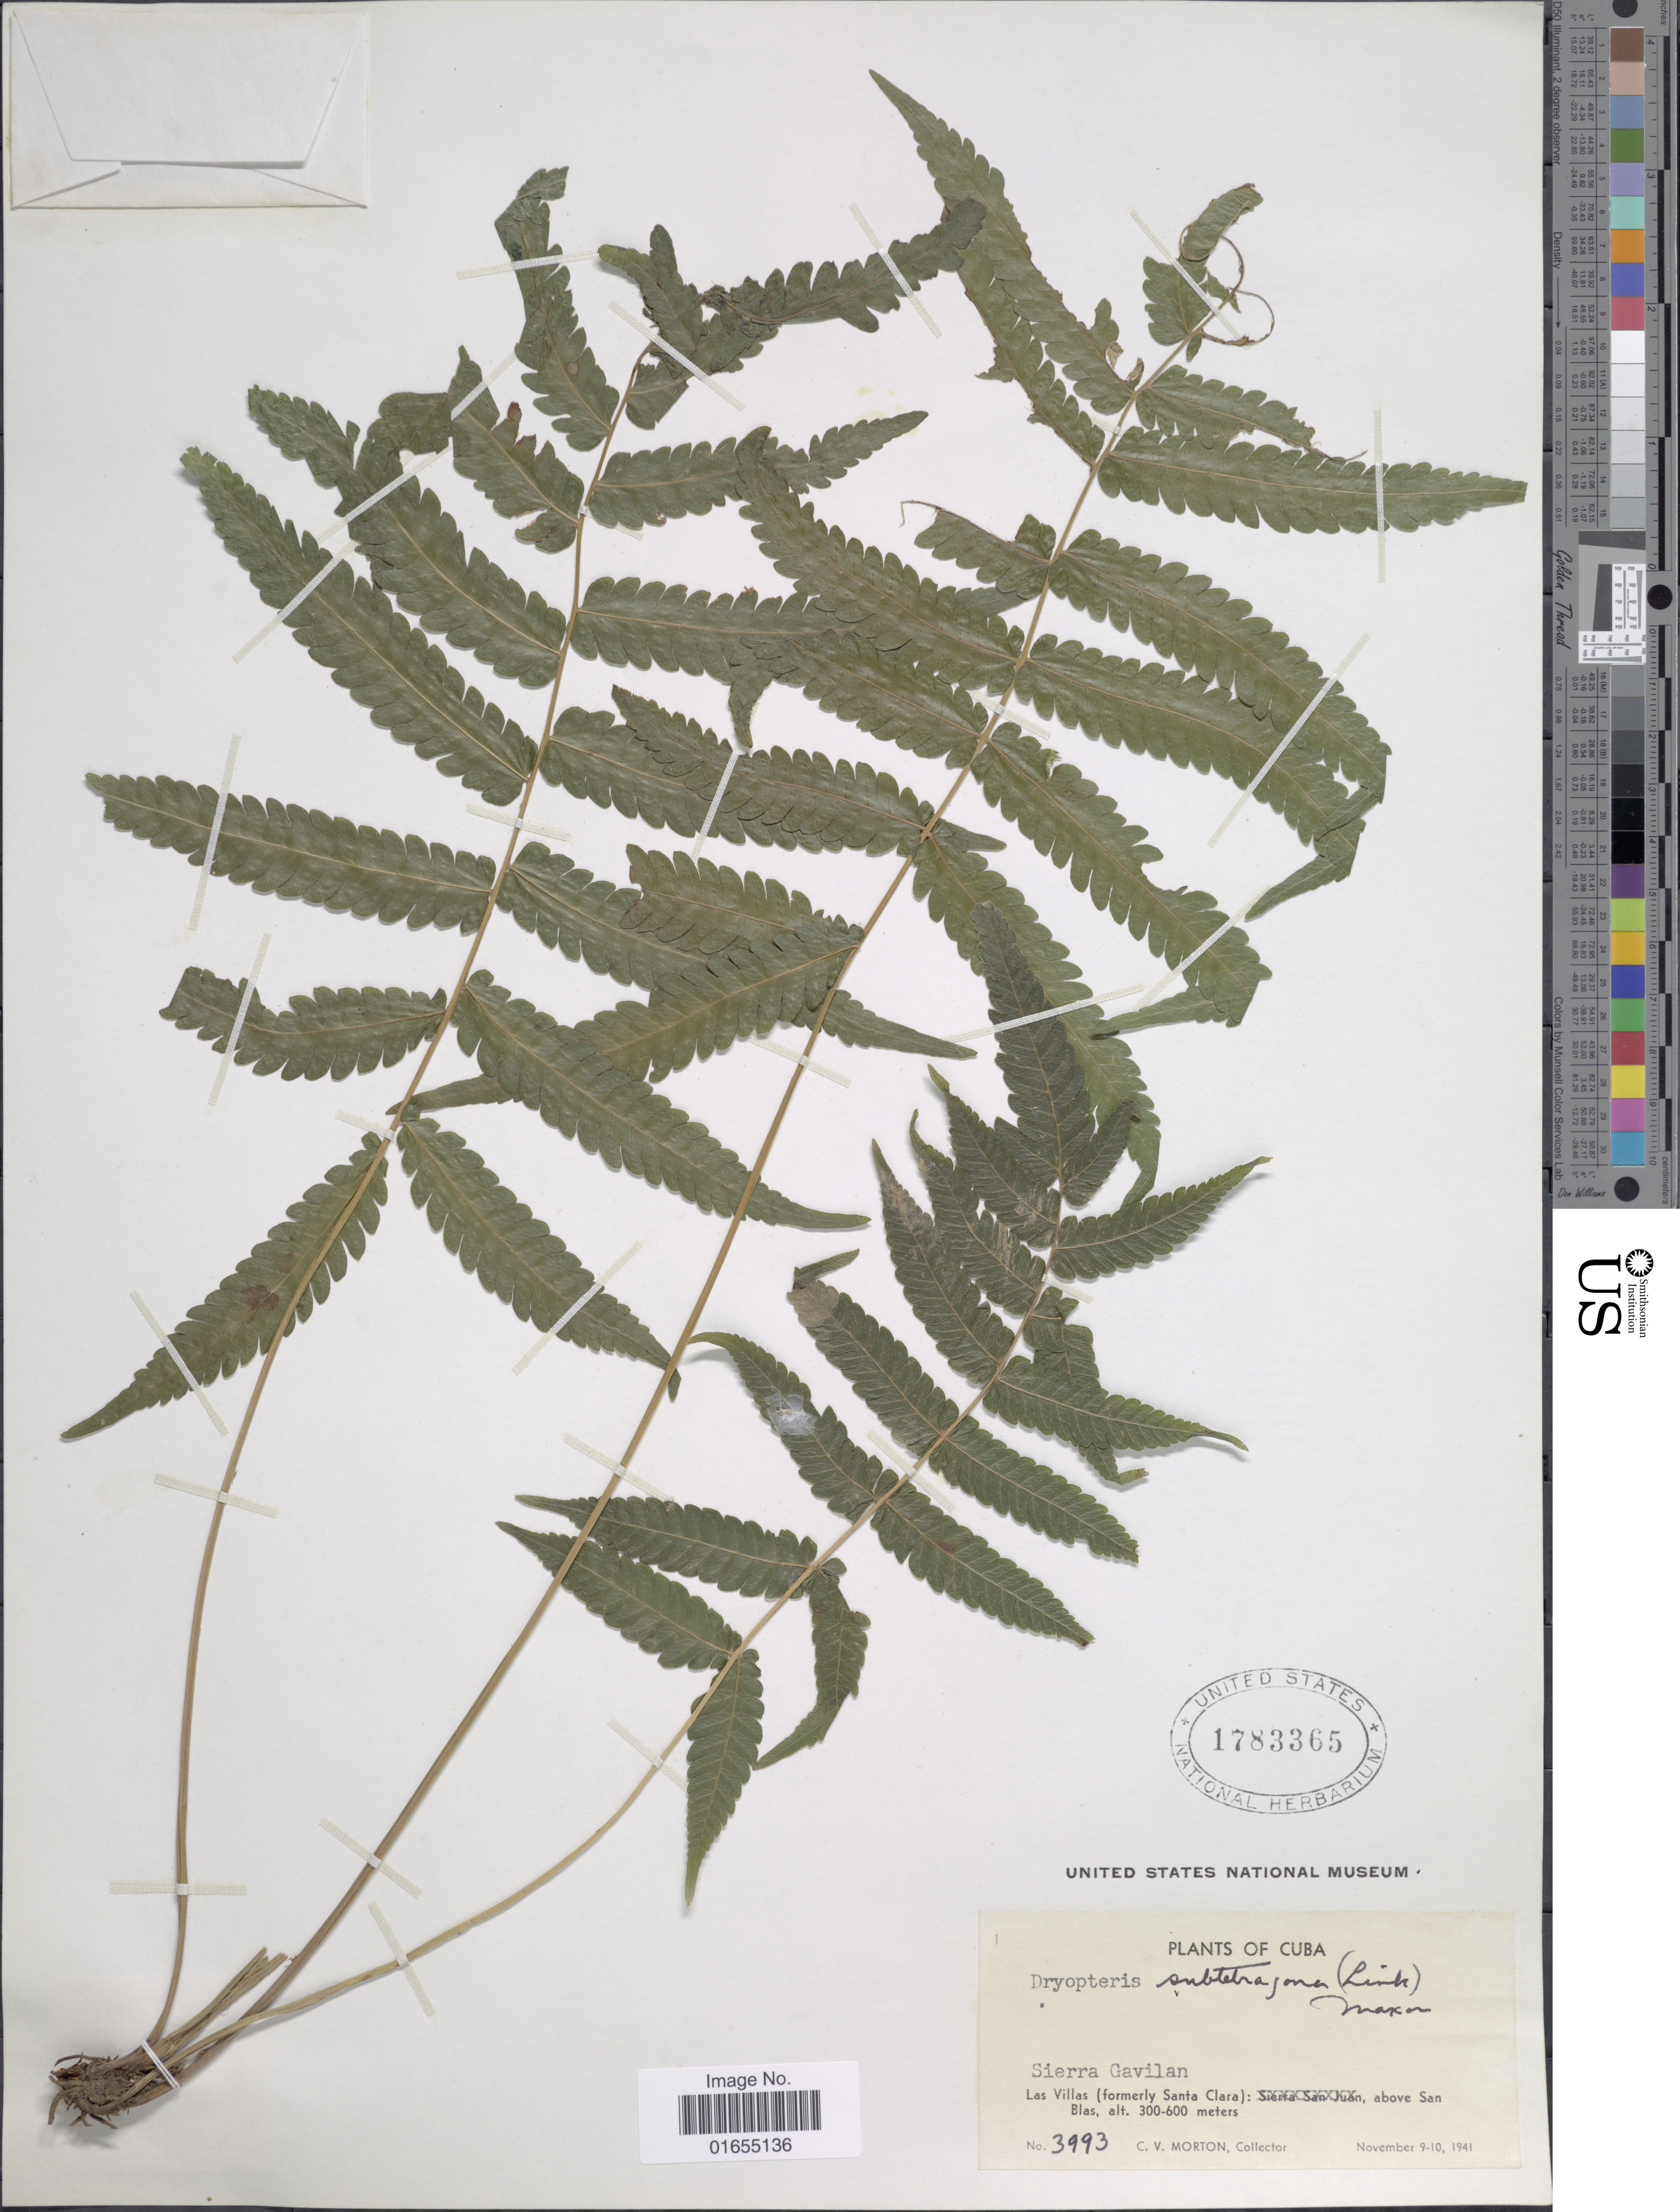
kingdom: Plantae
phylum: Tracheophyta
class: Polypodiopsida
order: Polypodiales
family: Thelypteridaceae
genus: Goniopteris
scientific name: Goniopteris subtetragona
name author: (Link) Vareschi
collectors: C. V. Morton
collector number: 3993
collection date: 1941-11-09/1941-11-10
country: Cuba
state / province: Las Villas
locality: Sierra Gavilan, above San Blas (formerly San Blas)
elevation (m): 300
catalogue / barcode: US 1783365